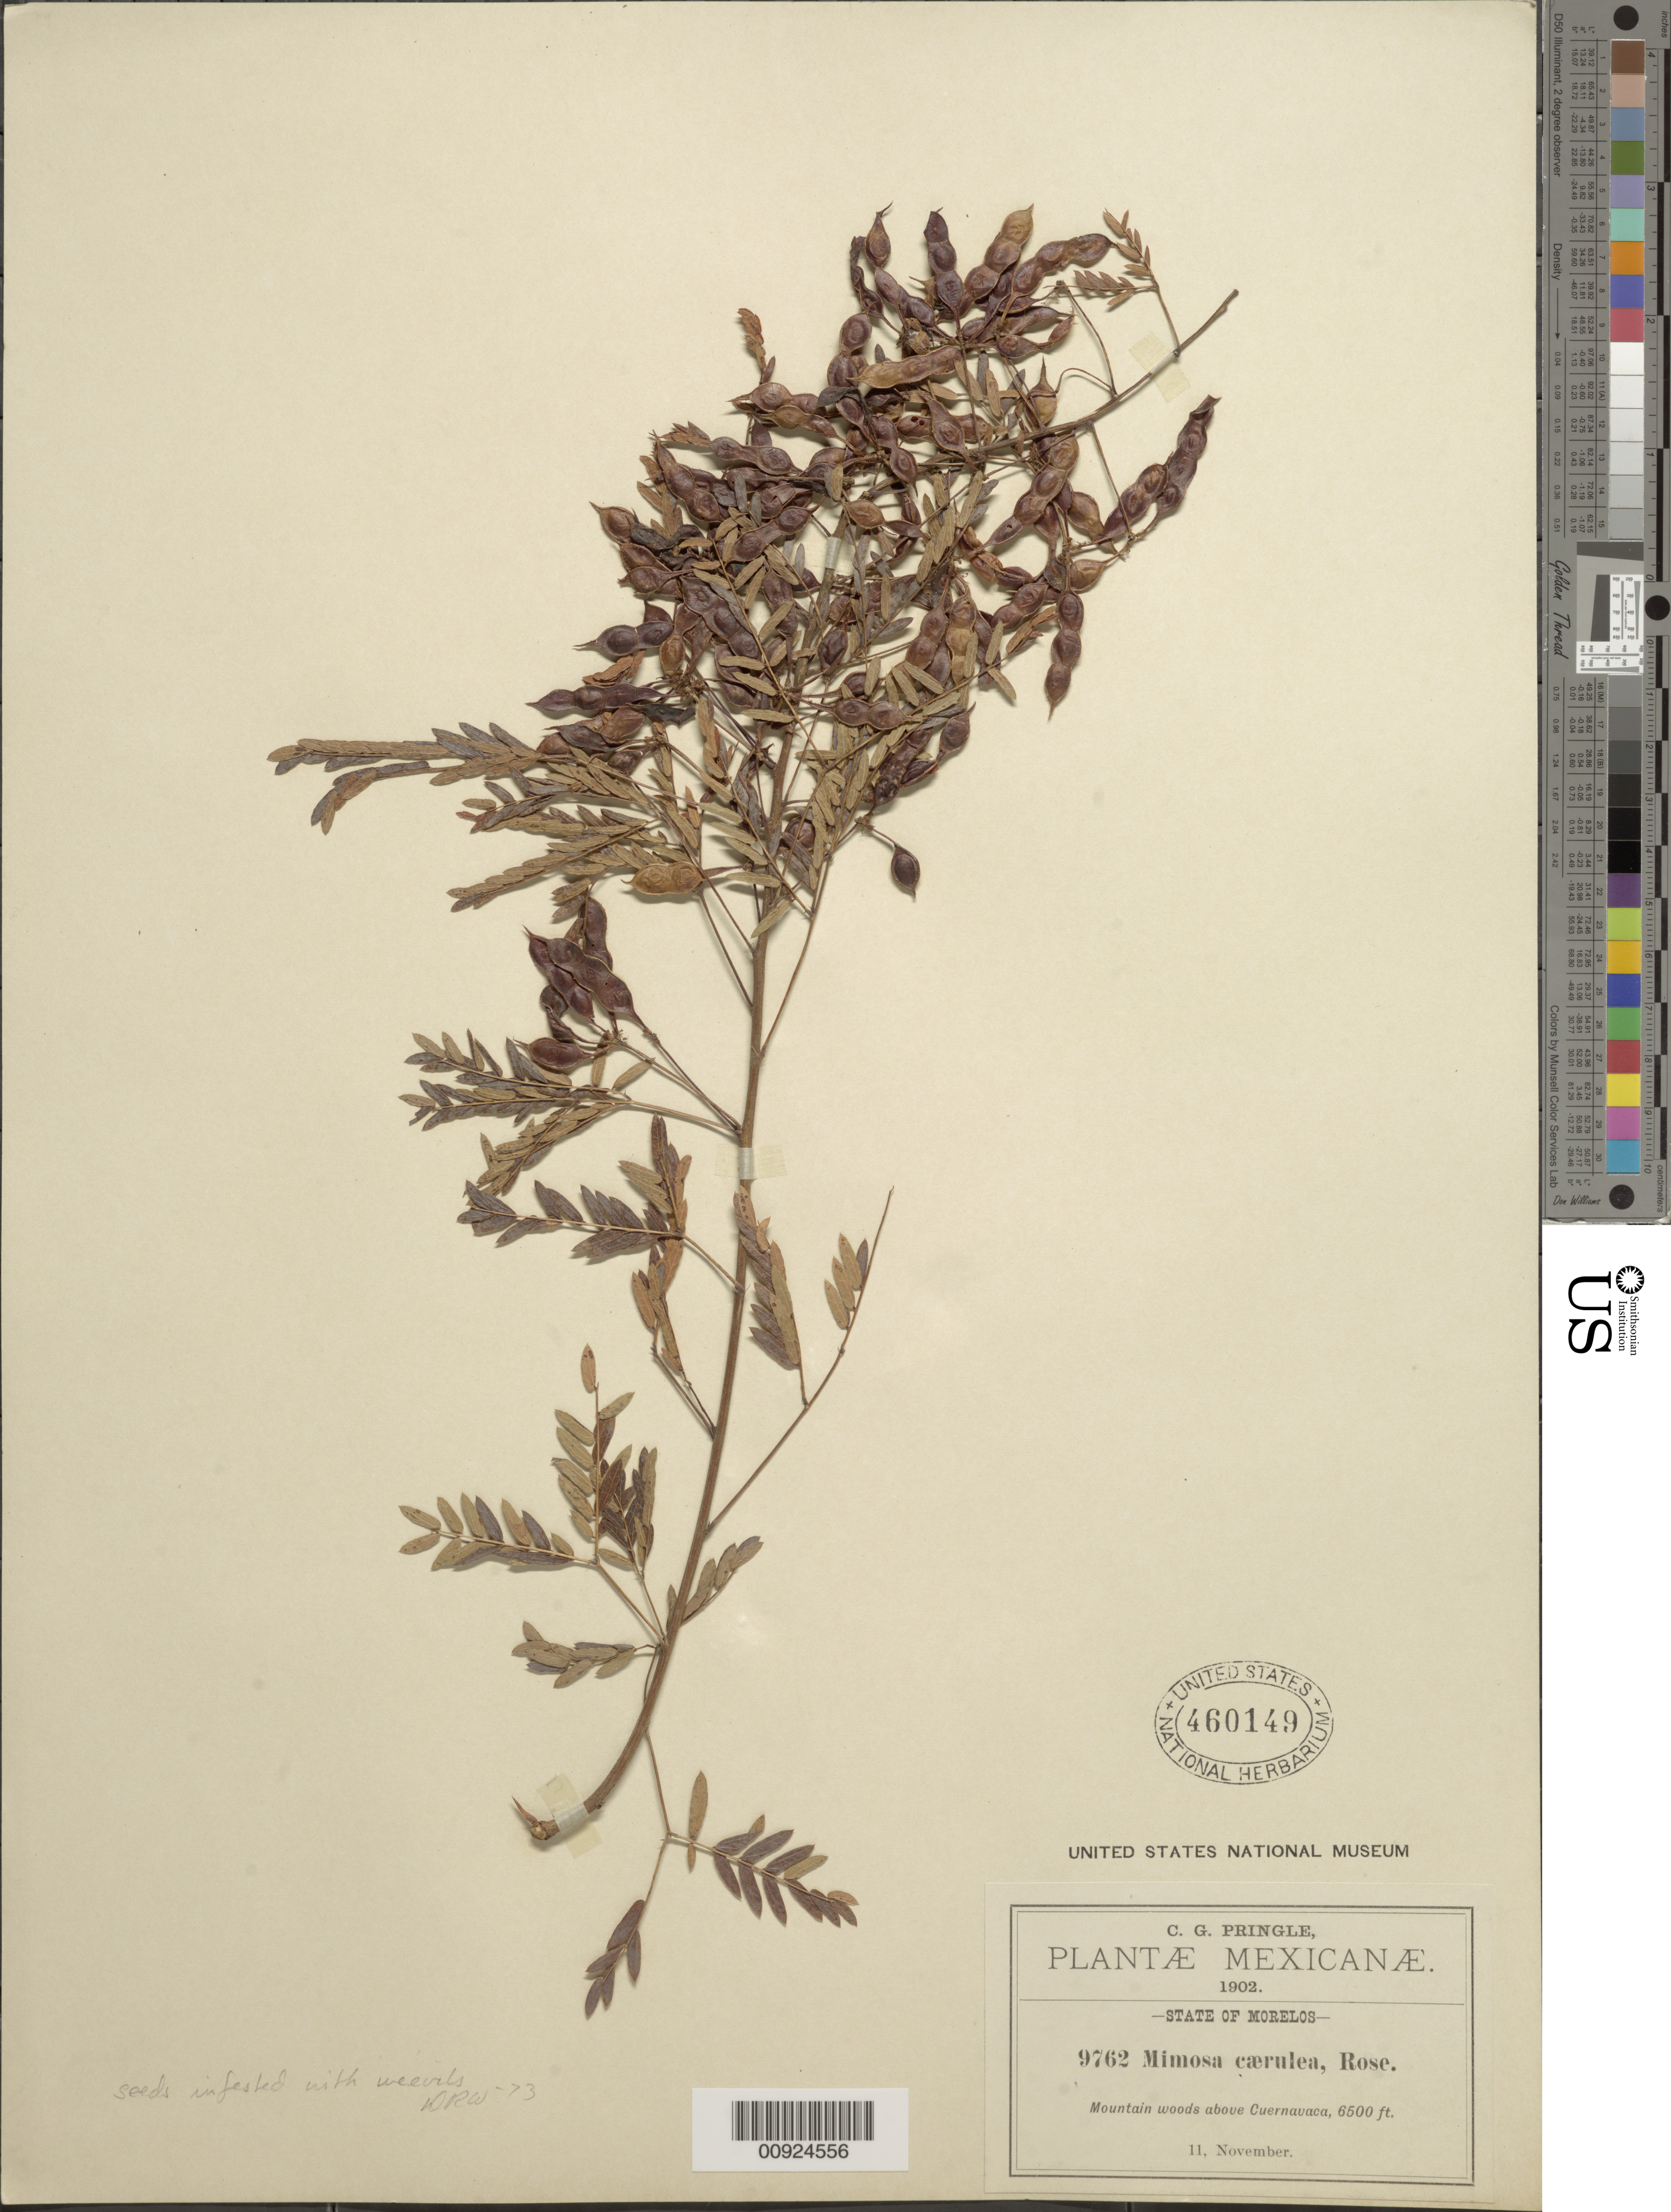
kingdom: Plantae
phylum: Tracheophyta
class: Magnoliopsida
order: Fabales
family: Fabaceae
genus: Mimosa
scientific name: Mimosa caerulea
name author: Rose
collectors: C. G. Pringle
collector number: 9762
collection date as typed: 11 Nov 1902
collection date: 1902-11-11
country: Mexico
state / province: Morelos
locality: Above Cuernavaca, State of Morelos.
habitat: Mountain woods.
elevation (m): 1981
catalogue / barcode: US 460149